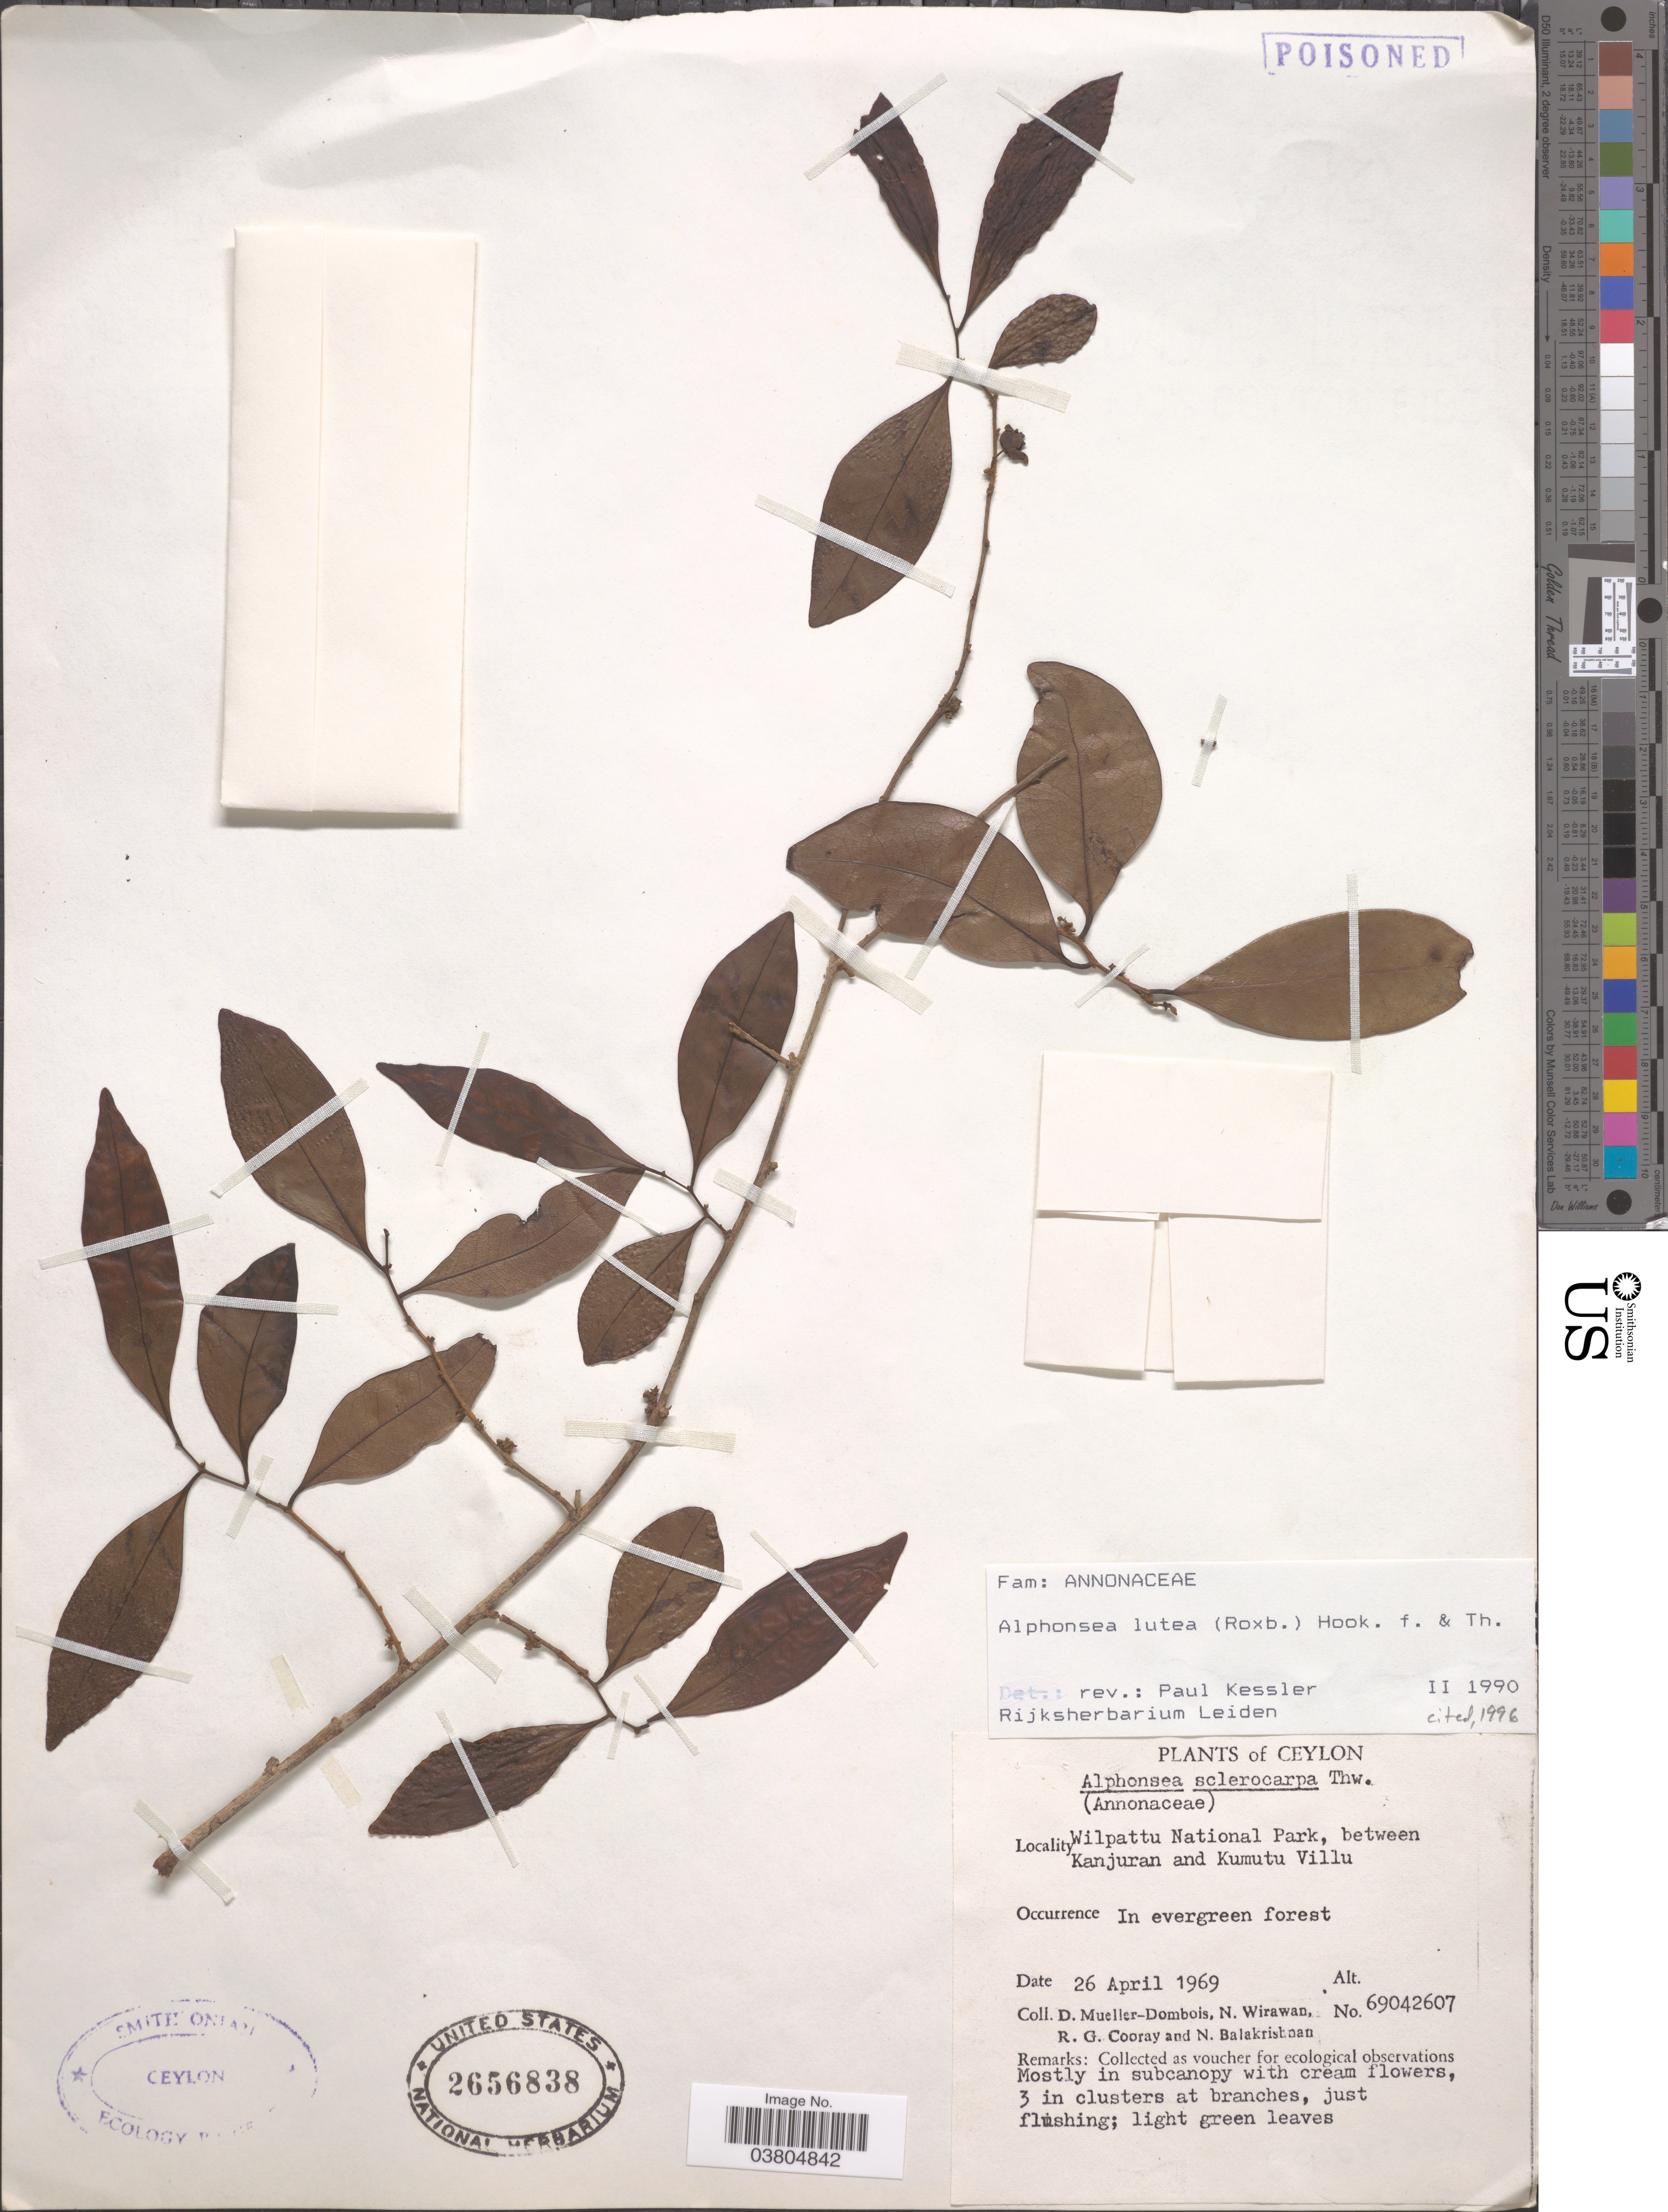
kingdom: Plantae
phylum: Tracheophyta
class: Magnoliopsida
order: Magnoliales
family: Annonaceae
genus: Alphonsea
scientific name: Alphonsea lutea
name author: (Roxb.) Hook. f. ex Thomson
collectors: D. Mueller-Dombois, N. Wirawan, R. Cooray & N. Balakrishnan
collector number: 69042607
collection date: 1969-04-26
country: Sri Lanka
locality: Ceylon. Wilpattu National Park, between Kanjuran and Kumutu Villu.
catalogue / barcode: US 2656838